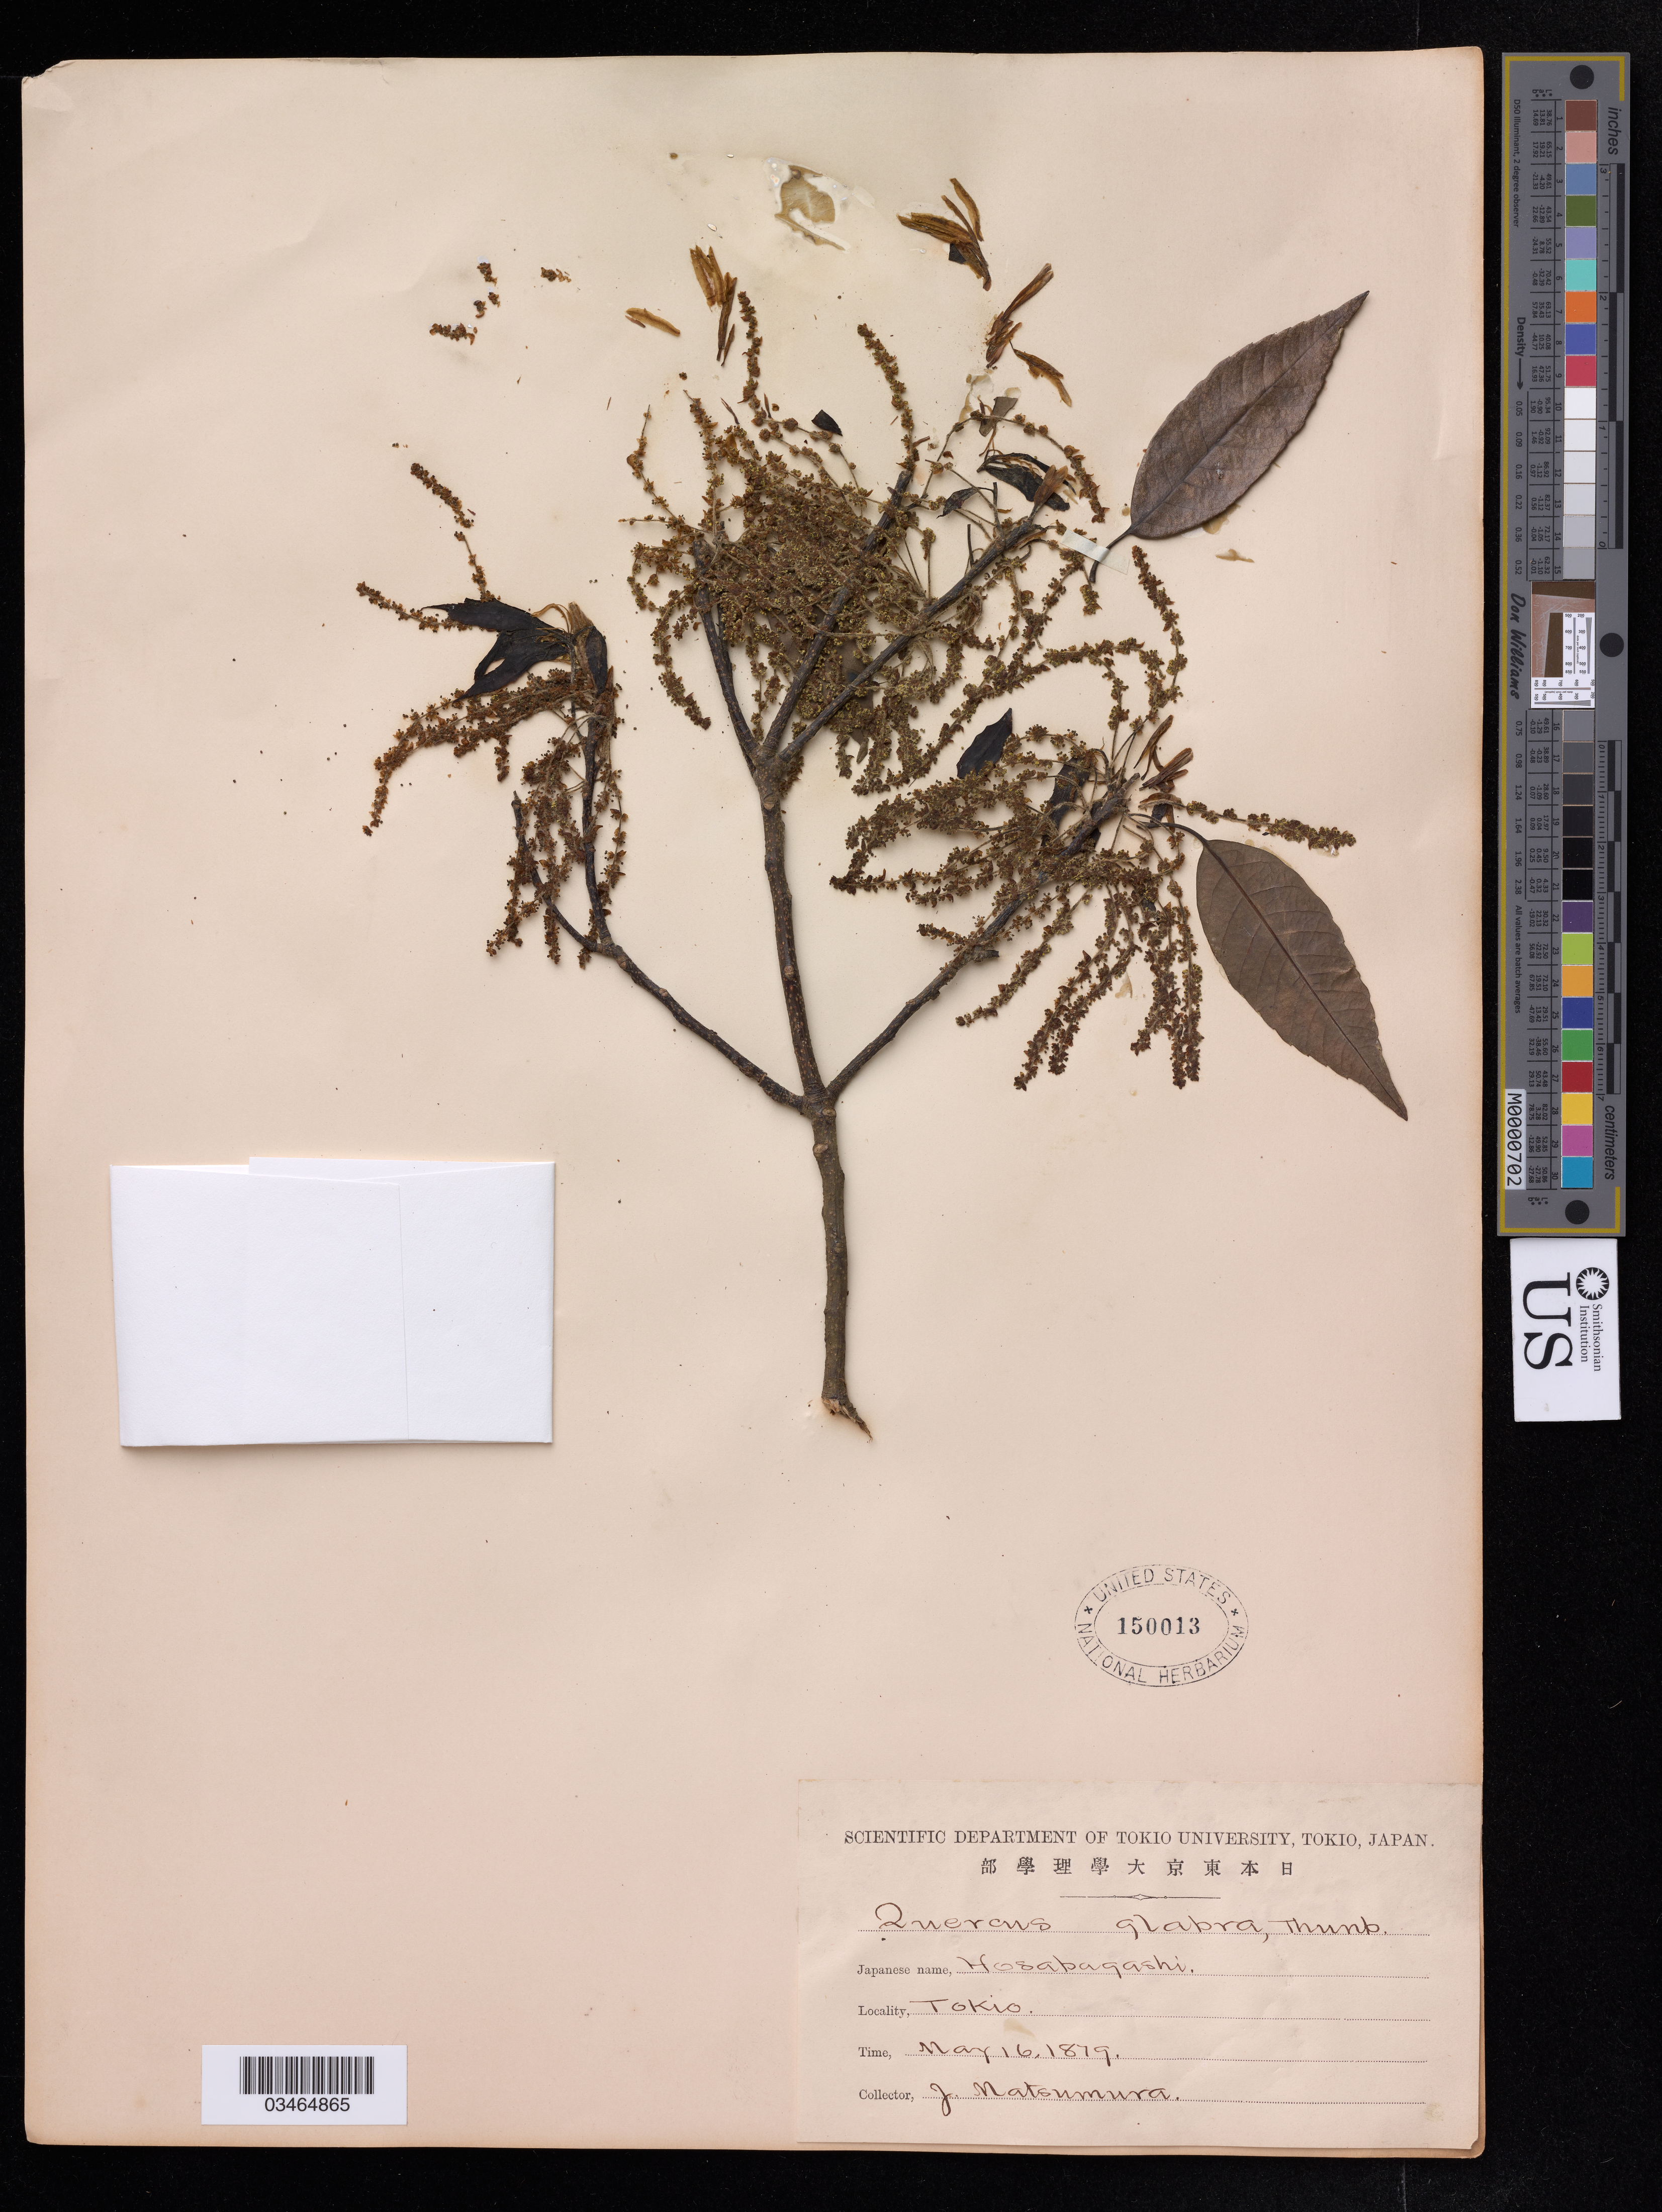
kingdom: Plantae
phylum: Tracheophyta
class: Magnoliopsida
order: Fagales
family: Fagaceae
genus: Quercus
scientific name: Quercus sp.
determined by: Strong, Mark T., (BOT), Smithsonian Institution - National Museum of Natural History (UNITED STATES)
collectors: J. Natsumura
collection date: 1879-03-16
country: Japan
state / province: Tokyo, Federal City of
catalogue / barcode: US 150013